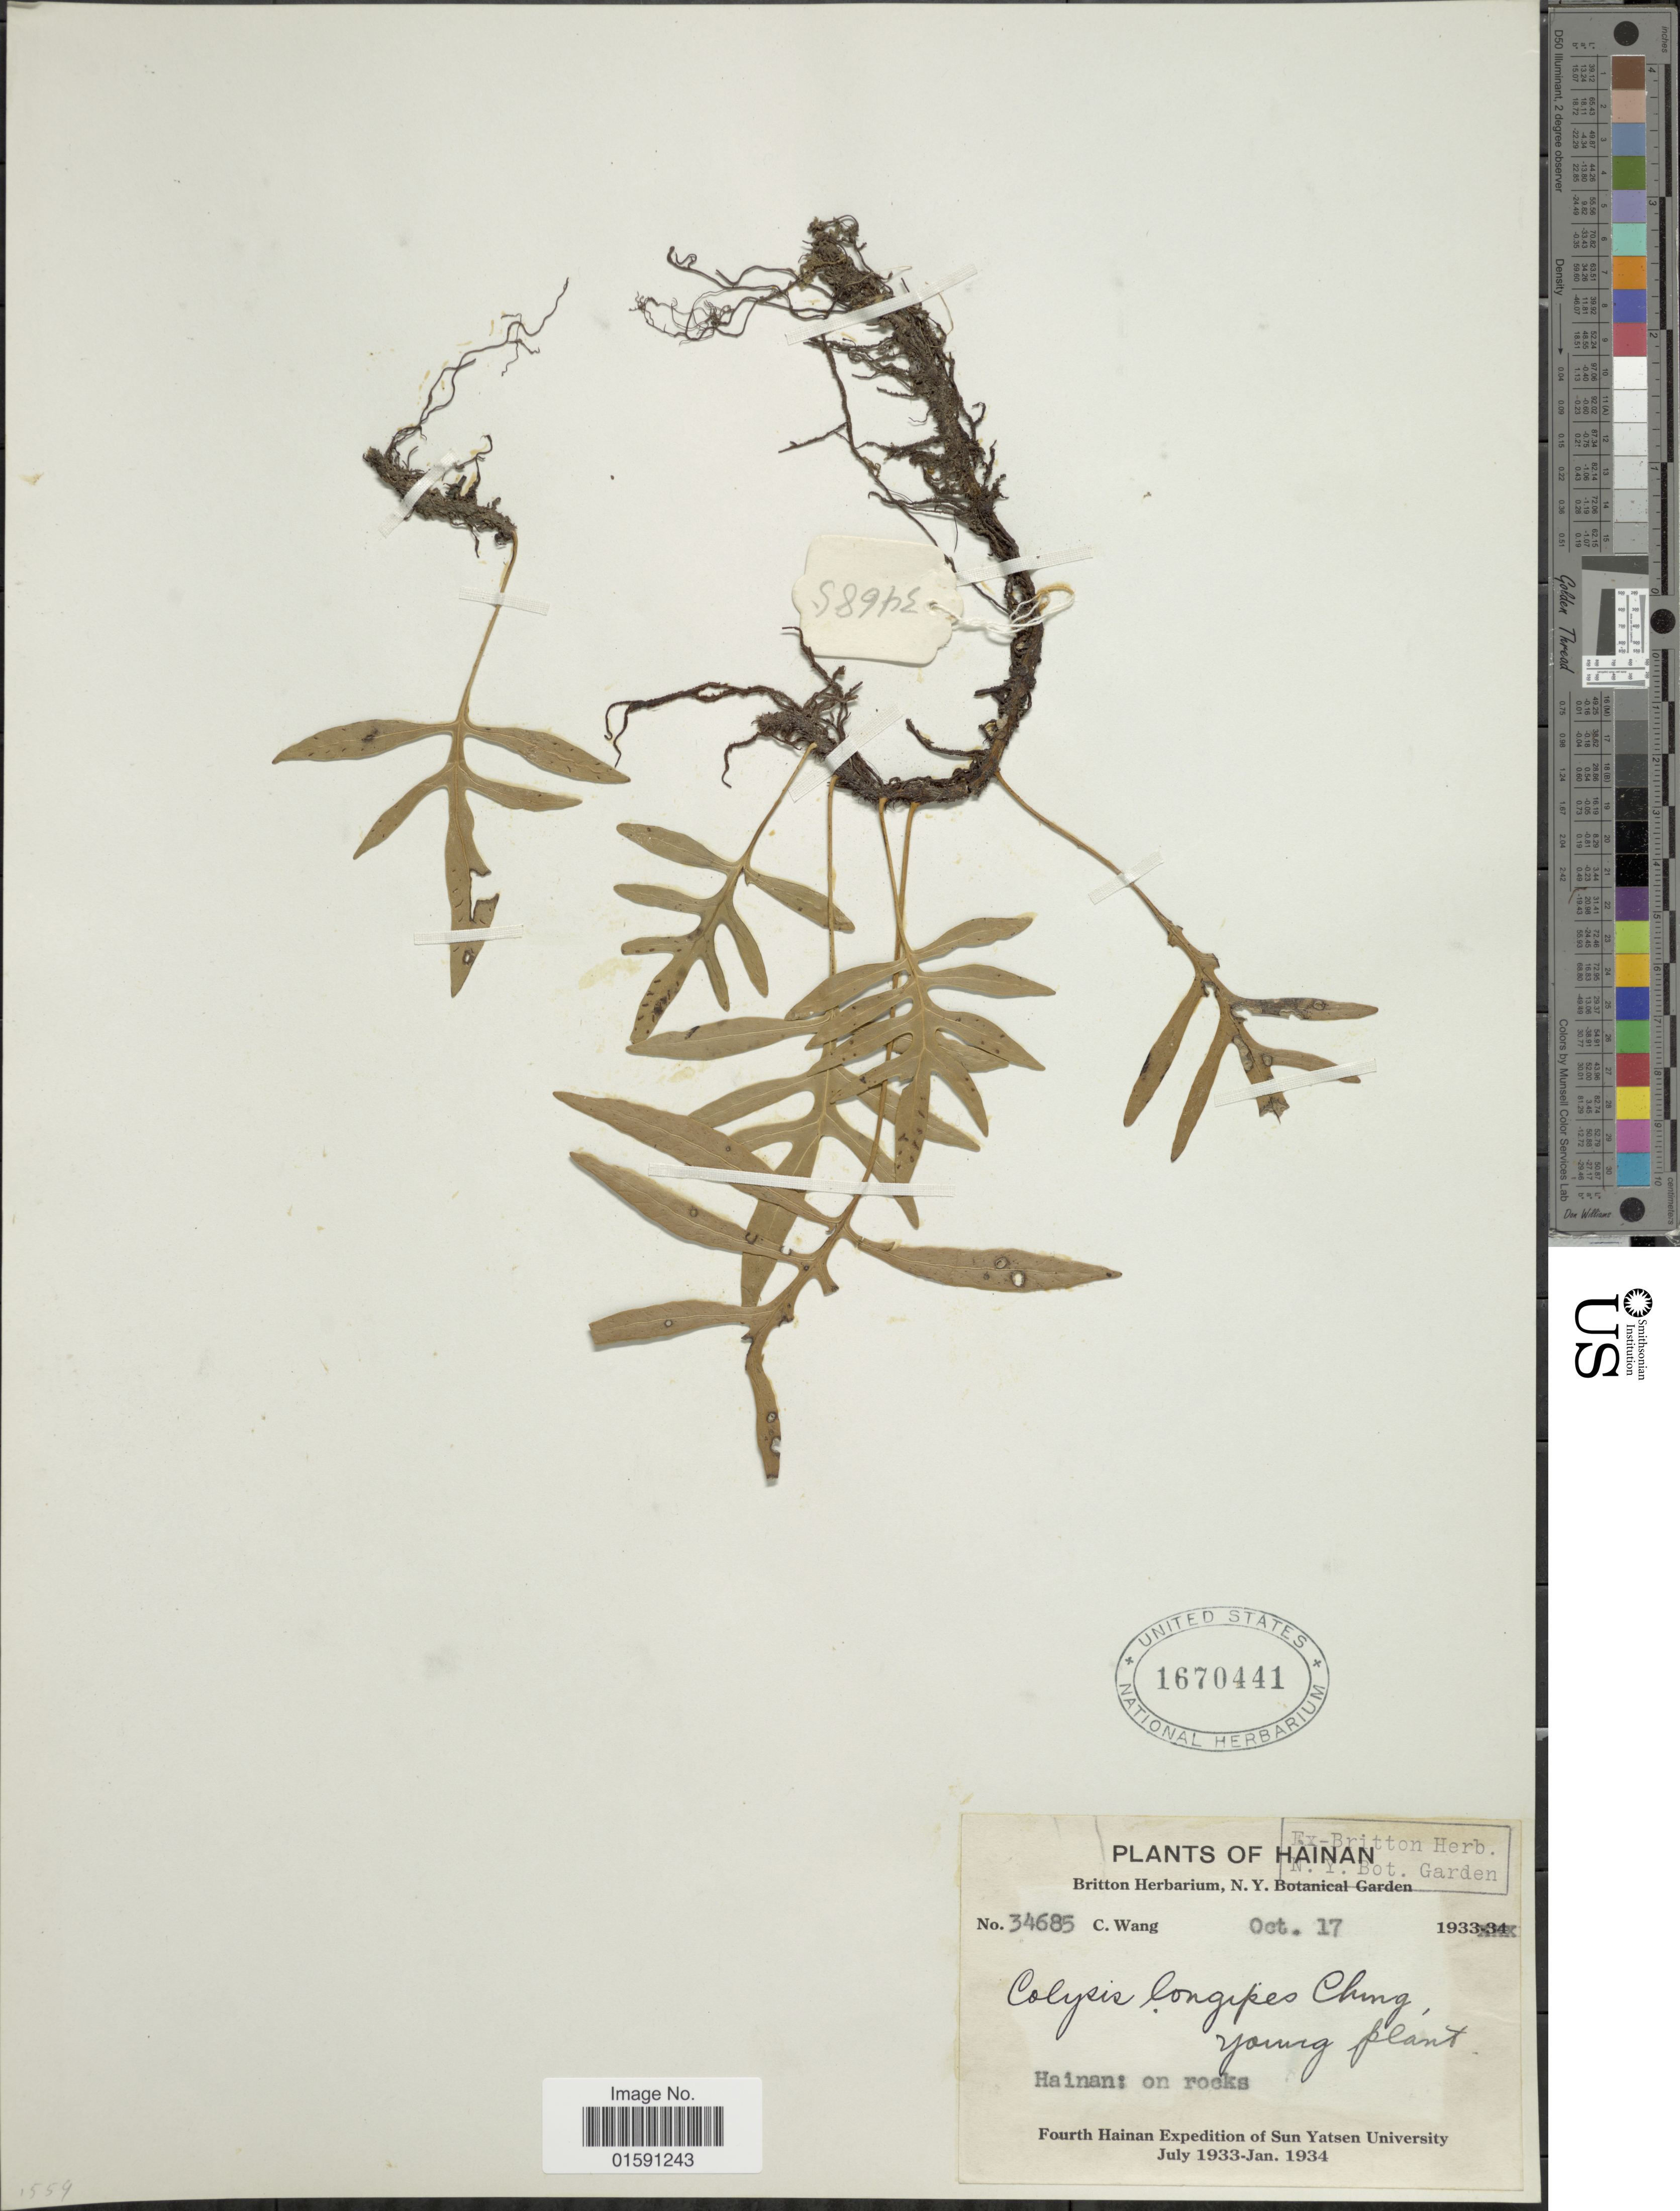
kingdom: Plantae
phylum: Tracheophyta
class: Polypodiopsida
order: Polypodiales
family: Polypodiaceae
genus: Selliguea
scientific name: Selliguea longipes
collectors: C. Wang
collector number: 34685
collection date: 1933-10-17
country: China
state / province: Hainan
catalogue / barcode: US 1670441